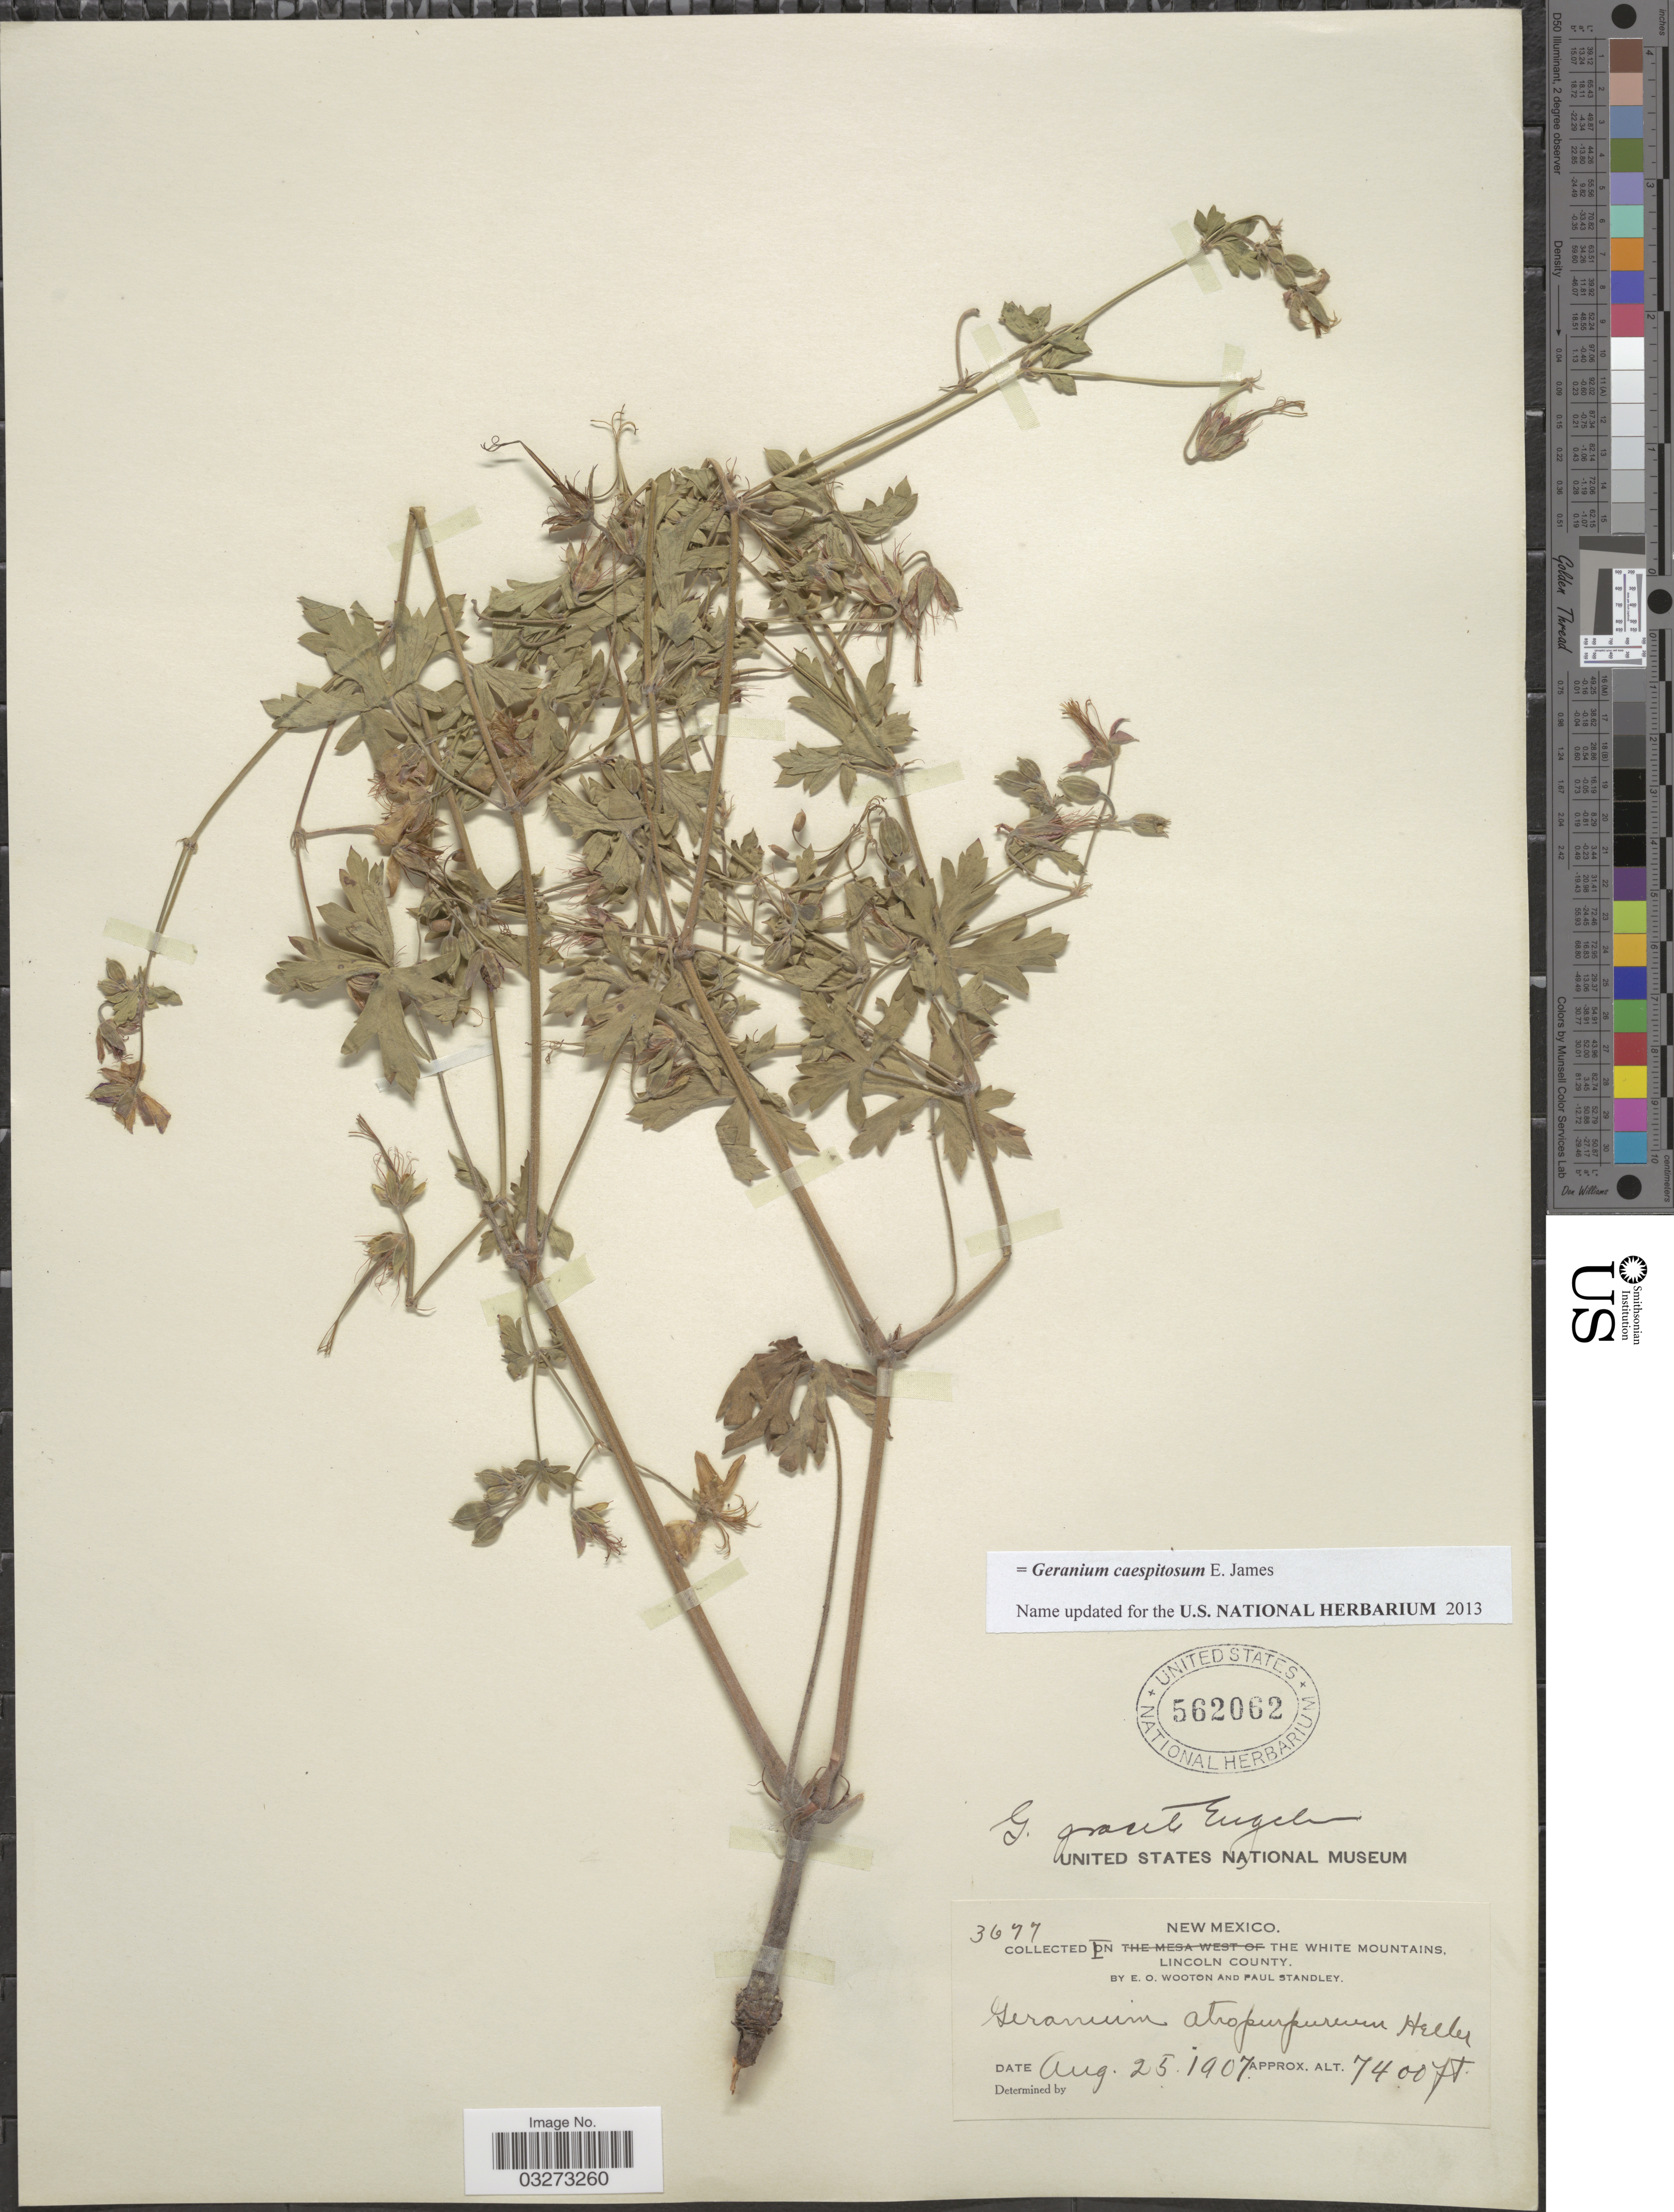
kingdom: Plantae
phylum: Tracheophyta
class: Magnoliopsida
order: Geraniales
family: Geraniaceae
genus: Geranium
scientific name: Geranium caespitosum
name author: E. James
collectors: E. O. Wooton & P. C. Standley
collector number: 3677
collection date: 1907-08-25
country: United States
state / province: New Mexico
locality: Collected in The White Mountains, Lincoln County.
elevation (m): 2256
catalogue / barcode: US 562062